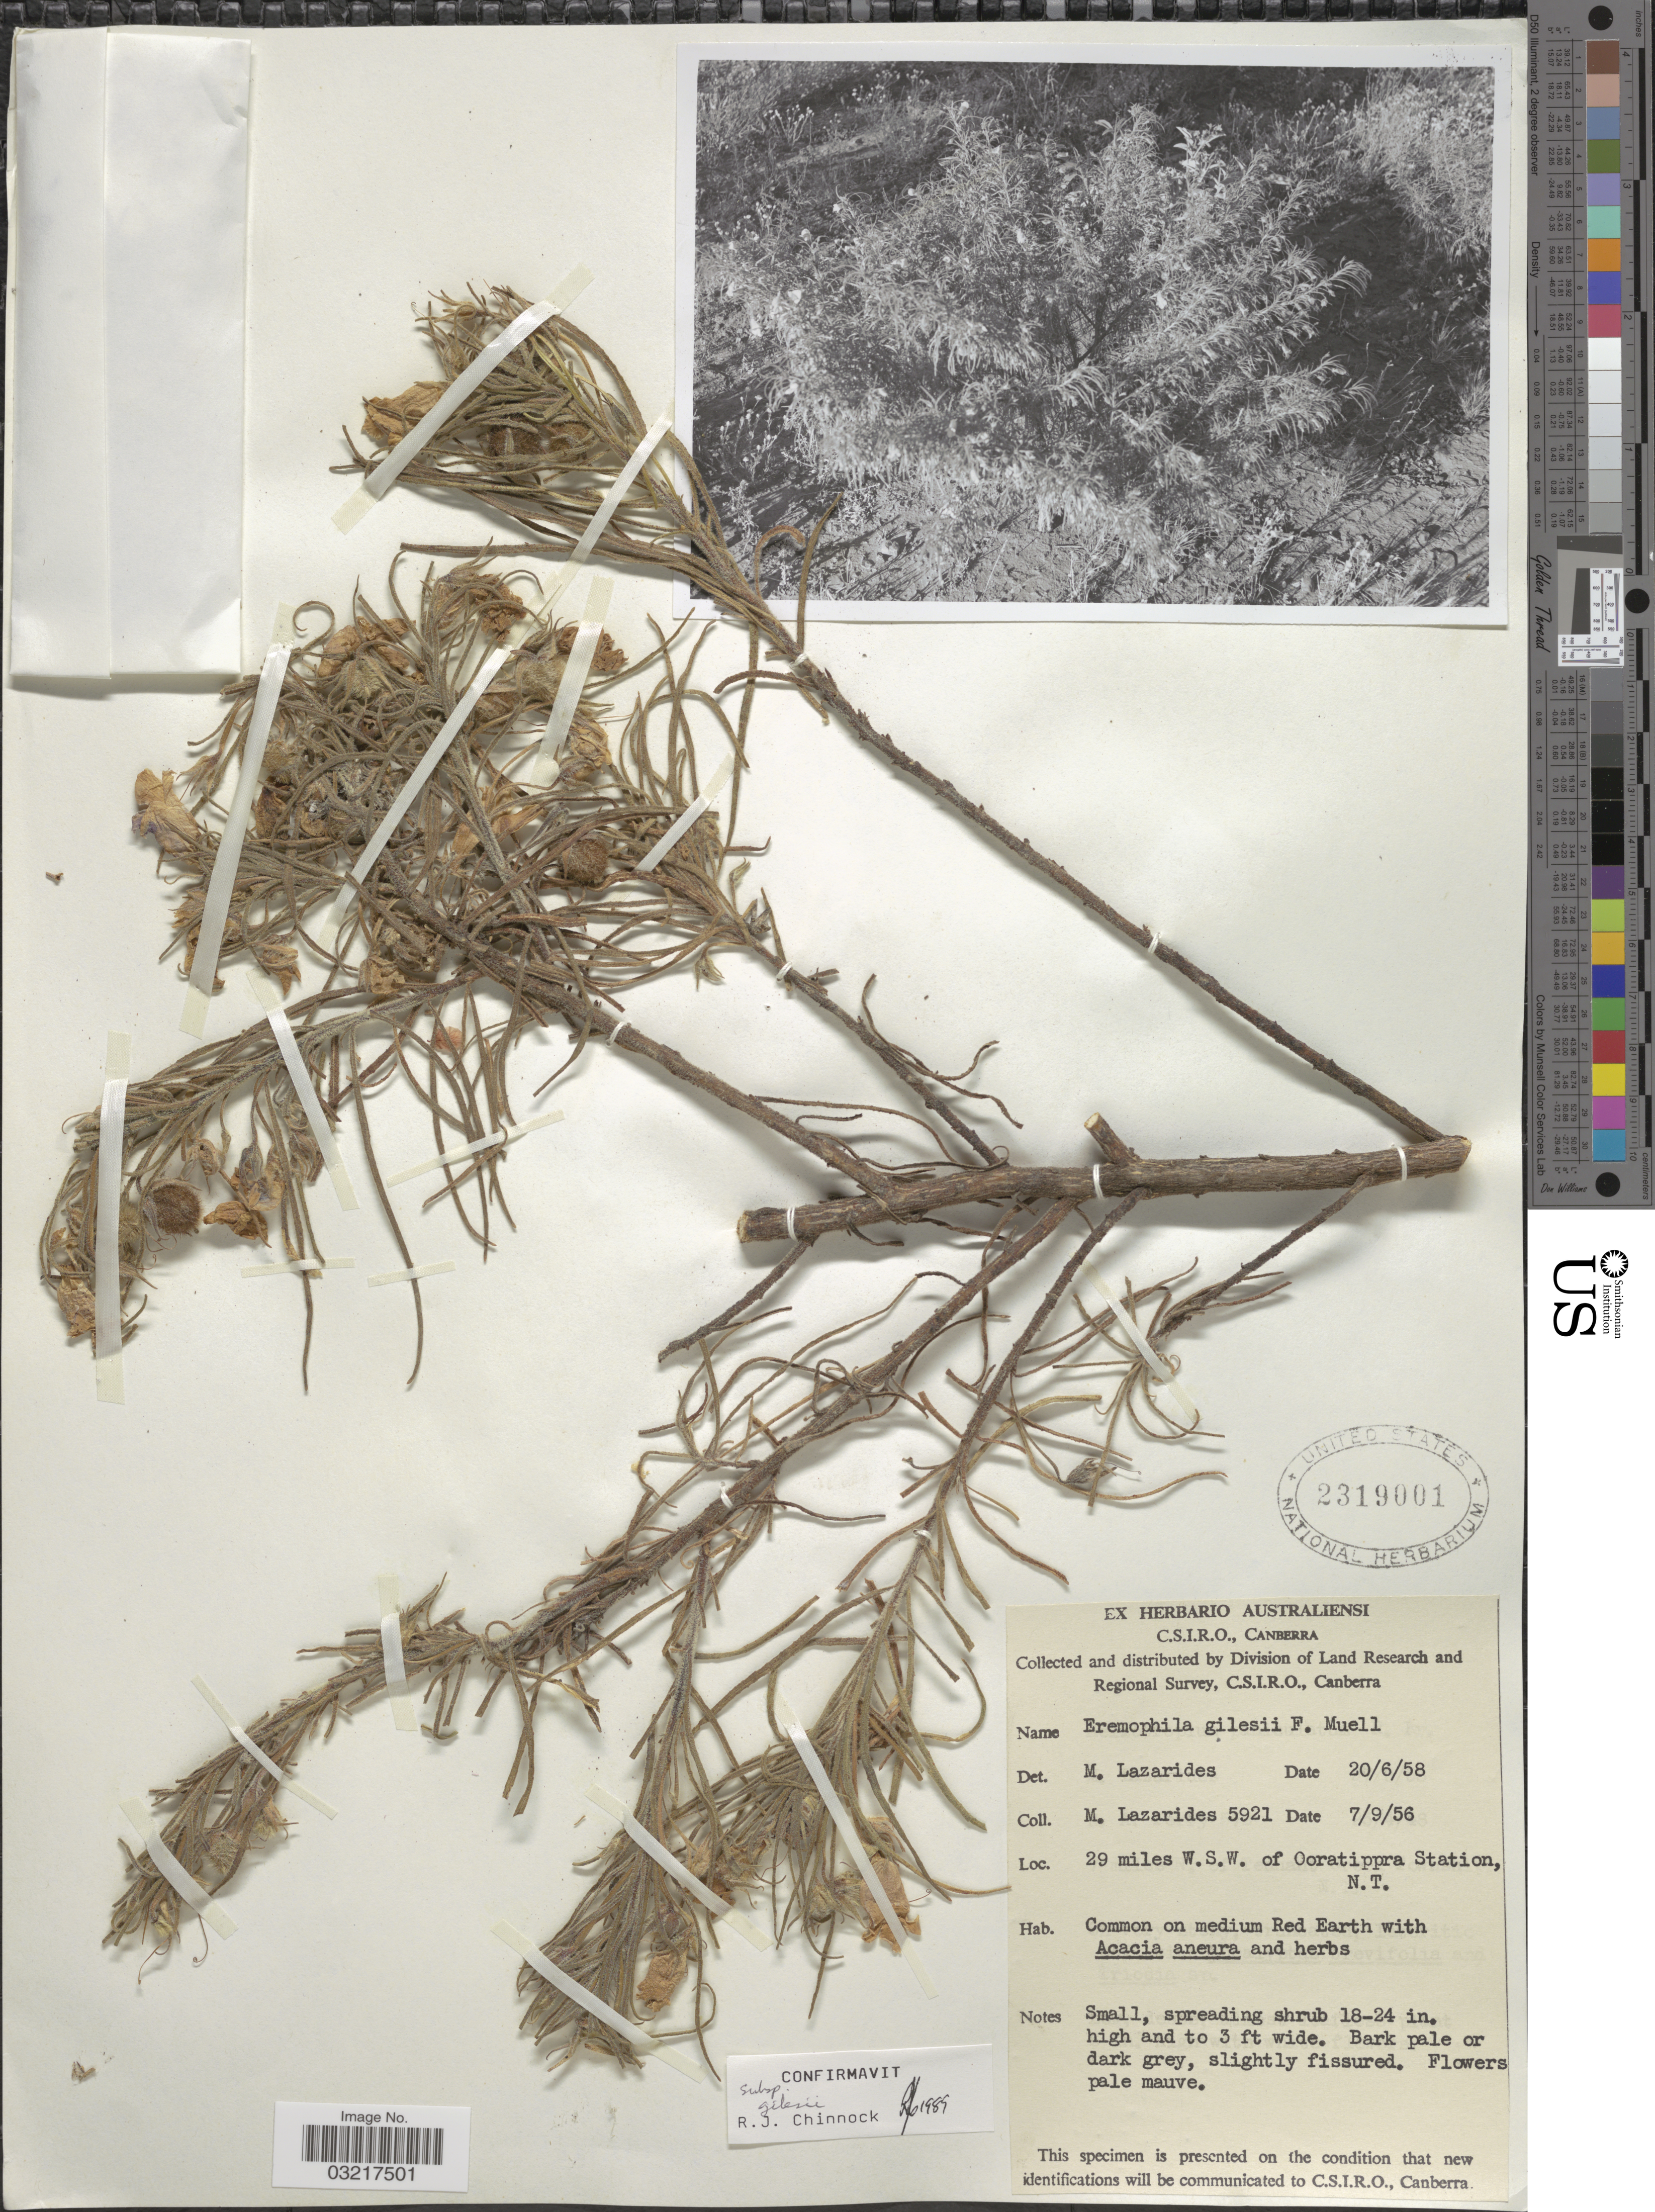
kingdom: Plantae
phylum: Tracheophyta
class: Magnoliopsida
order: Lamiales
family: Scrophulariaceae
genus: Eremophila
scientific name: Eremophila gilesii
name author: F. Muell.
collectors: M. Lazarides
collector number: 5921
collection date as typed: Transcribed d/m/y: 7/9/56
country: Australia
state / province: Northern Territory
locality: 29 miles W.S.W. of Ooratippra Station, N.T.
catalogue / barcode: US 2319001